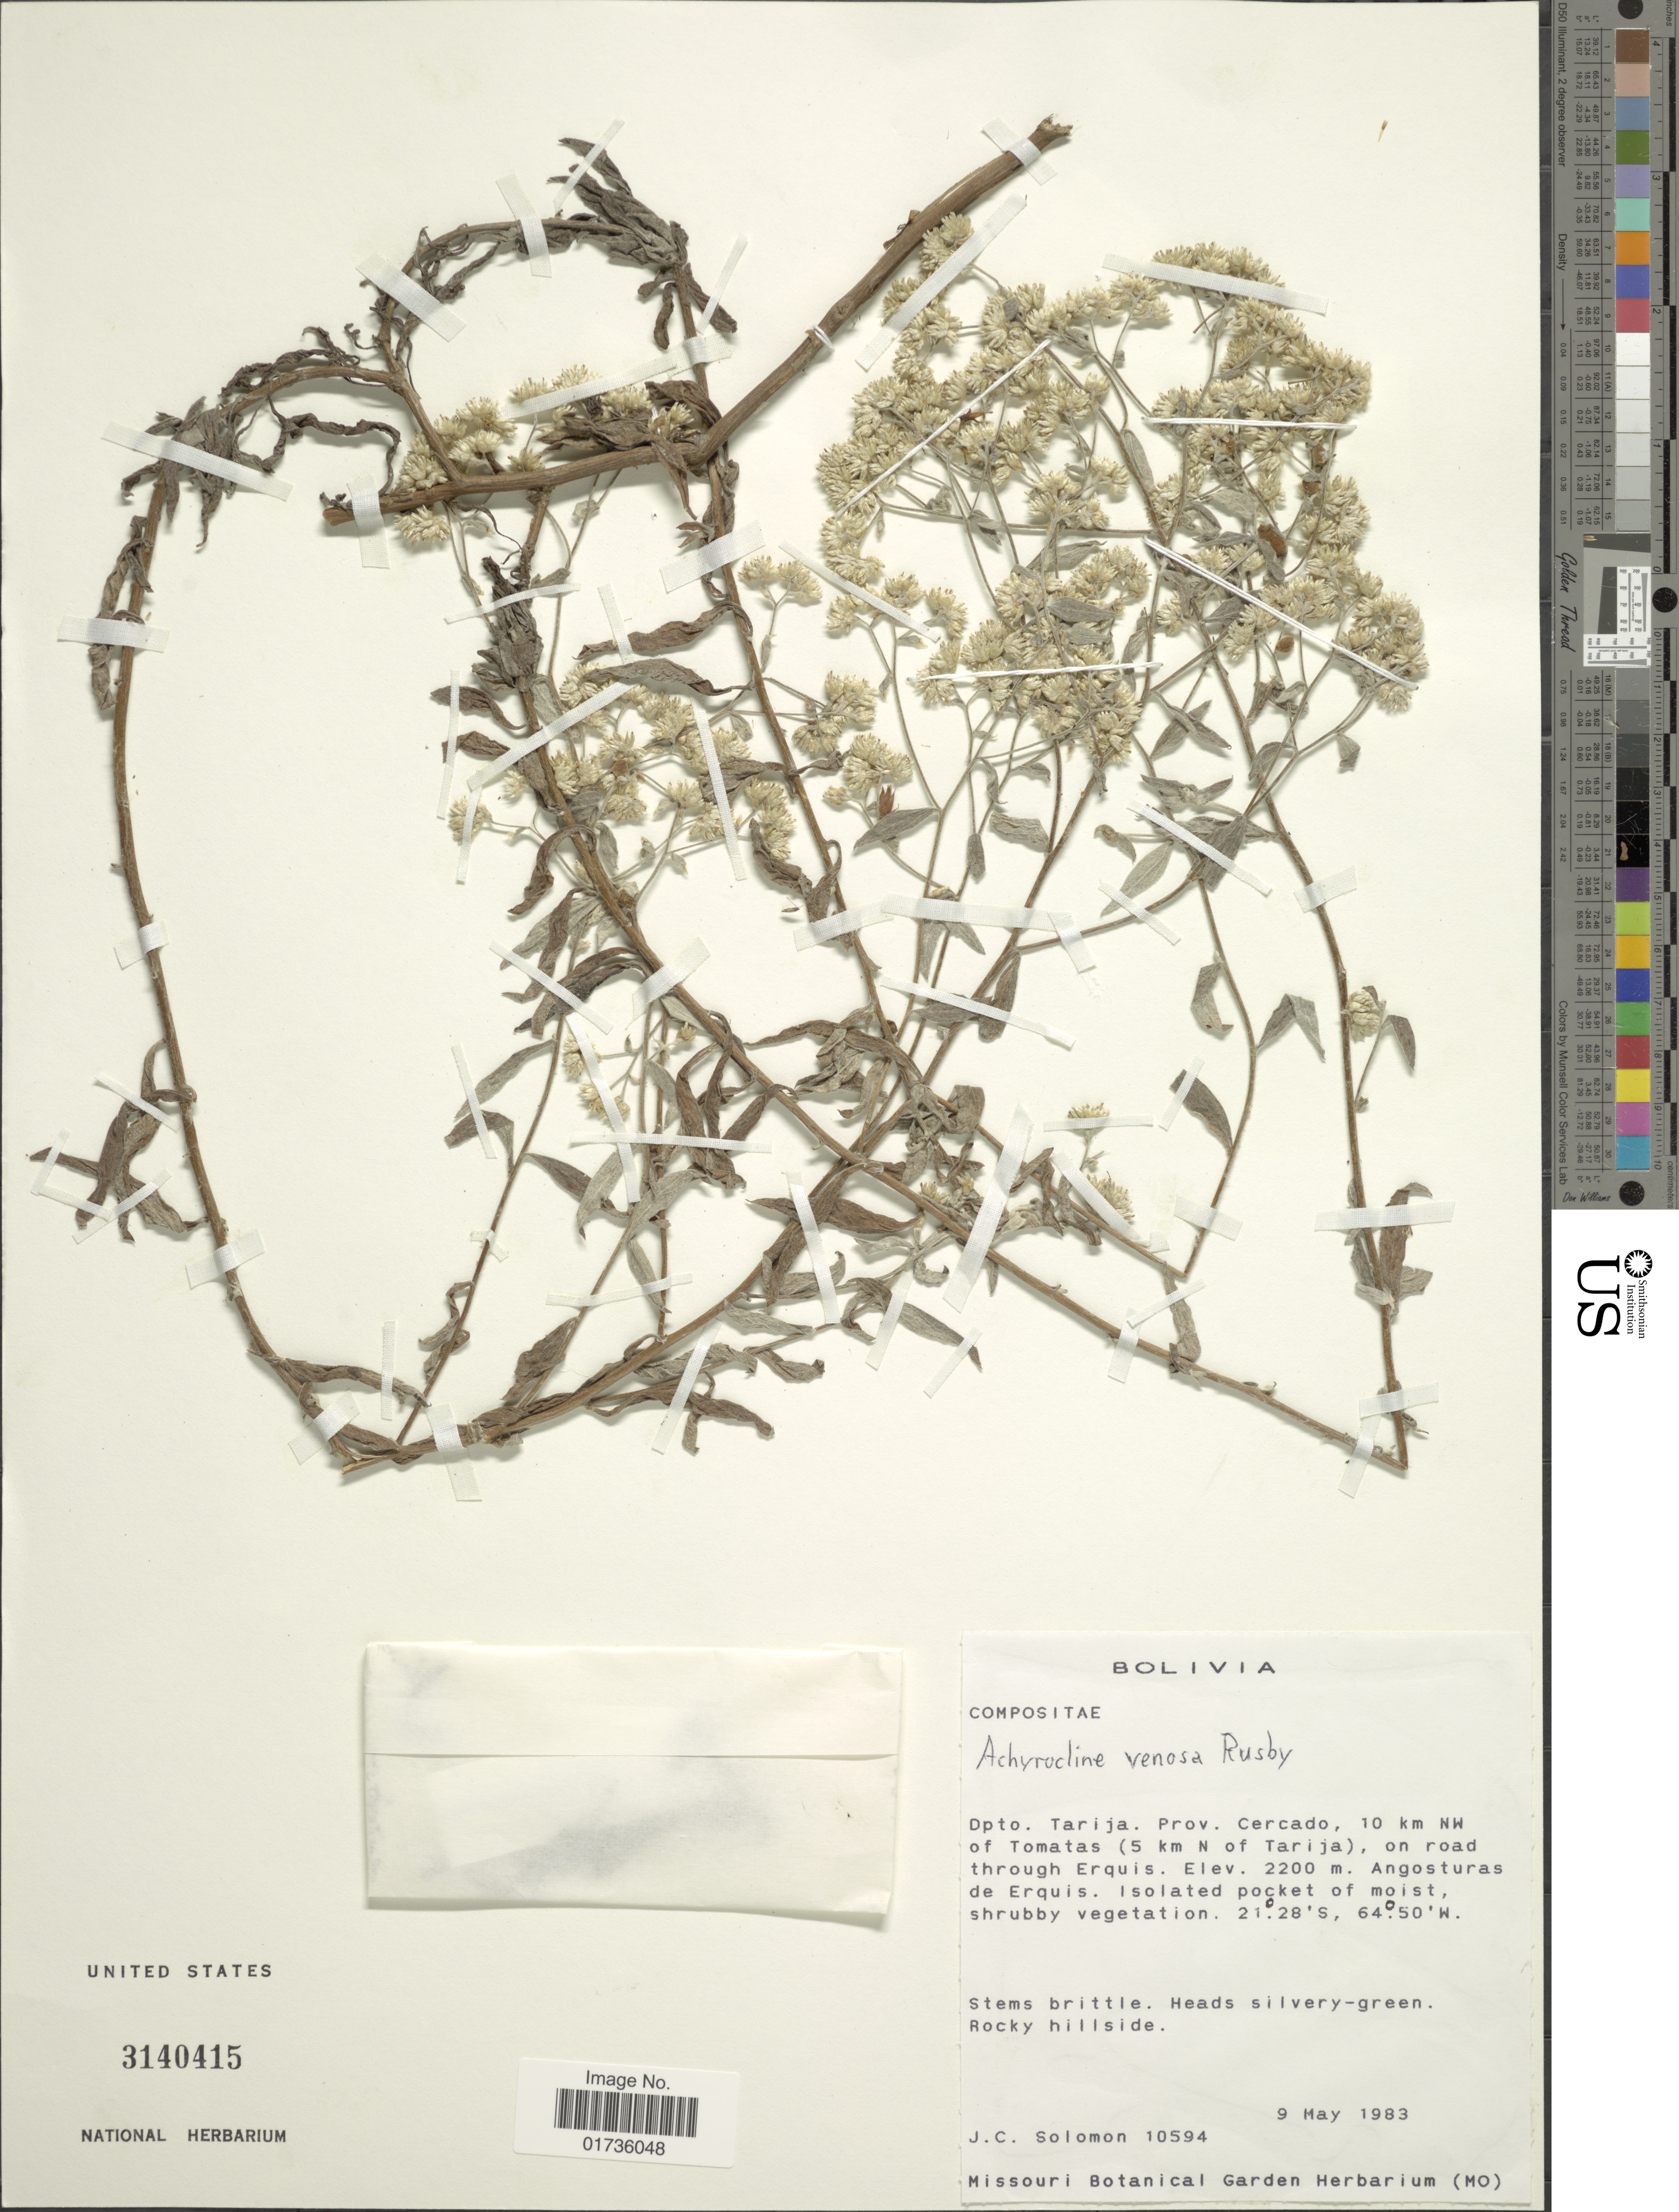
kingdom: Plantae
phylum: Tracheophyta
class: Magnoliopsida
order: Asterales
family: Asteraceae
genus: Achyrocline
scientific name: Achyrocline venosa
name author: Rusby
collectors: J. C. Solomon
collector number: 10594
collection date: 1983-05-09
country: Bolivia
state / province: Tarija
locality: Dpto. Tarija. prov. Cercado, 10 km NW of Tomatas (5 km N of Tarija), on road through Erquis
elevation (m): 2200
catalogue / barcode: US 3140415